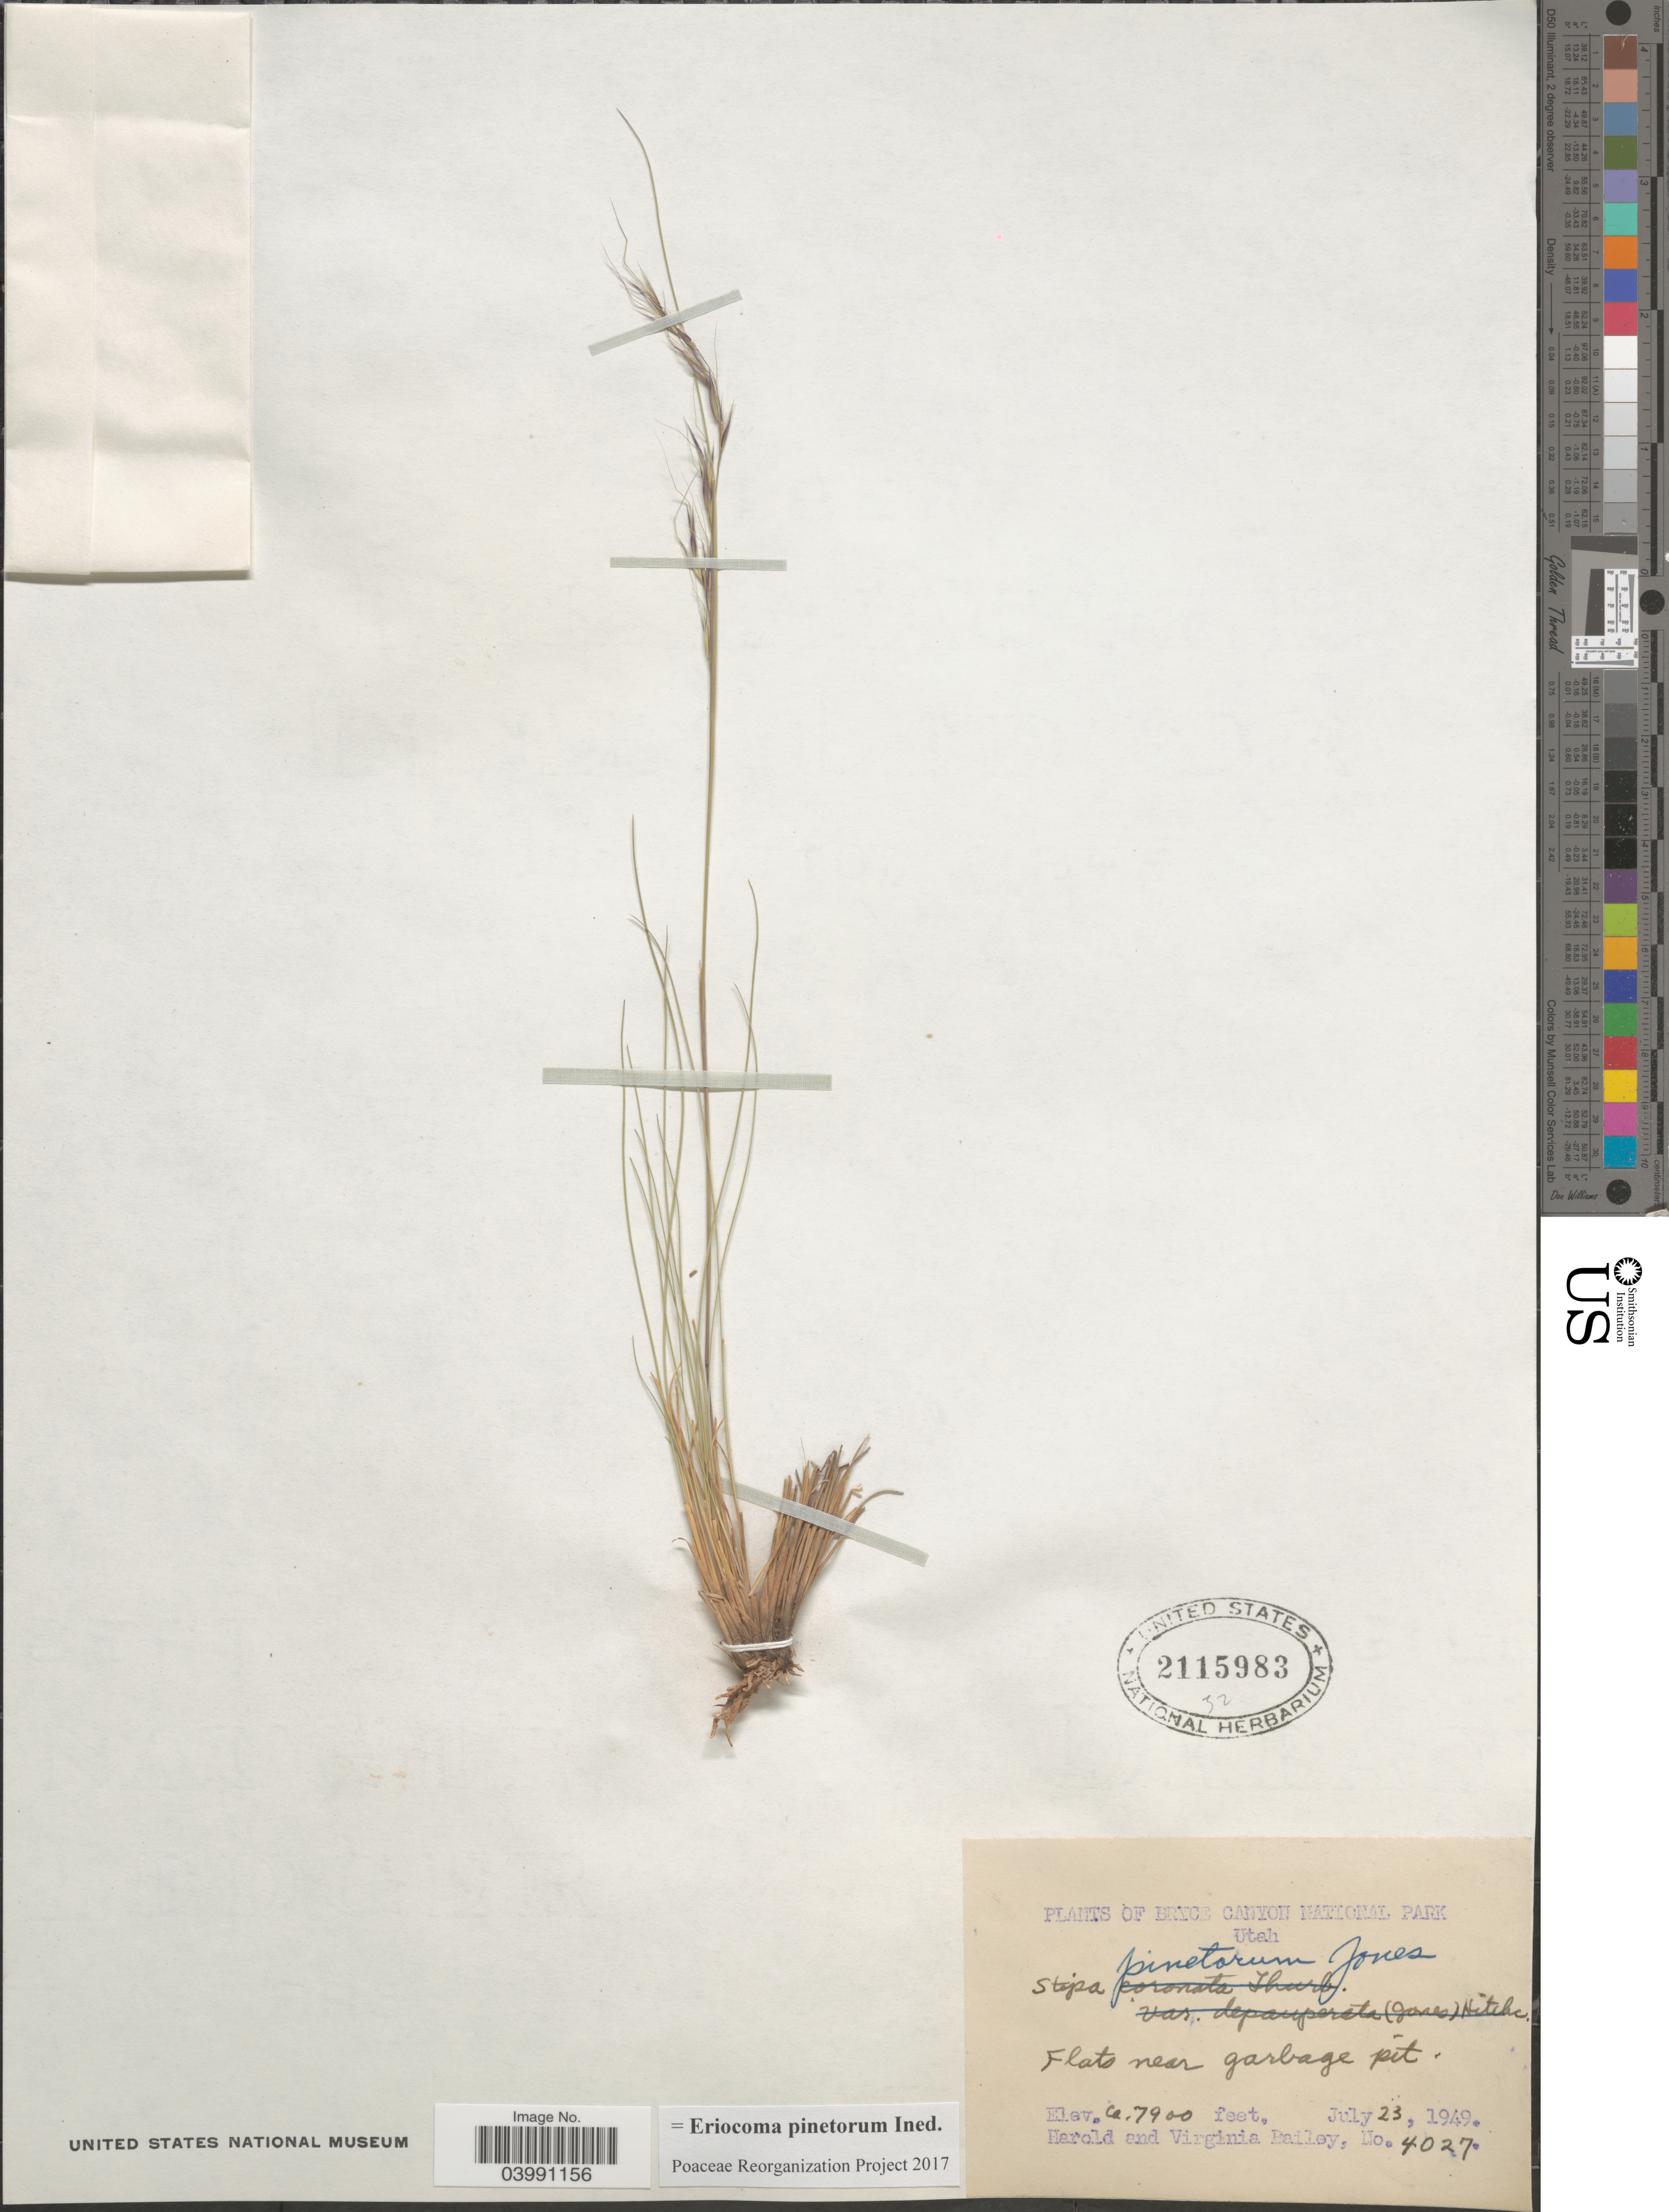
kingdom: Plantae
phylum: Tracheophyta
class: Liliopsida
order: Poales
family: Poaceae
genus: Eriocoma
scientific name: Eriocoma pinetorum ined.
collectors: H. Bailey & V. L. Bailey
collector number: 4027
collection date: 1949-07-23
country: United States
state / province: Utah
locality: Bryce Canyon National Park. Flats near garbage pit.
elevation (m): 2408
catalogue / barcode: US 2115983